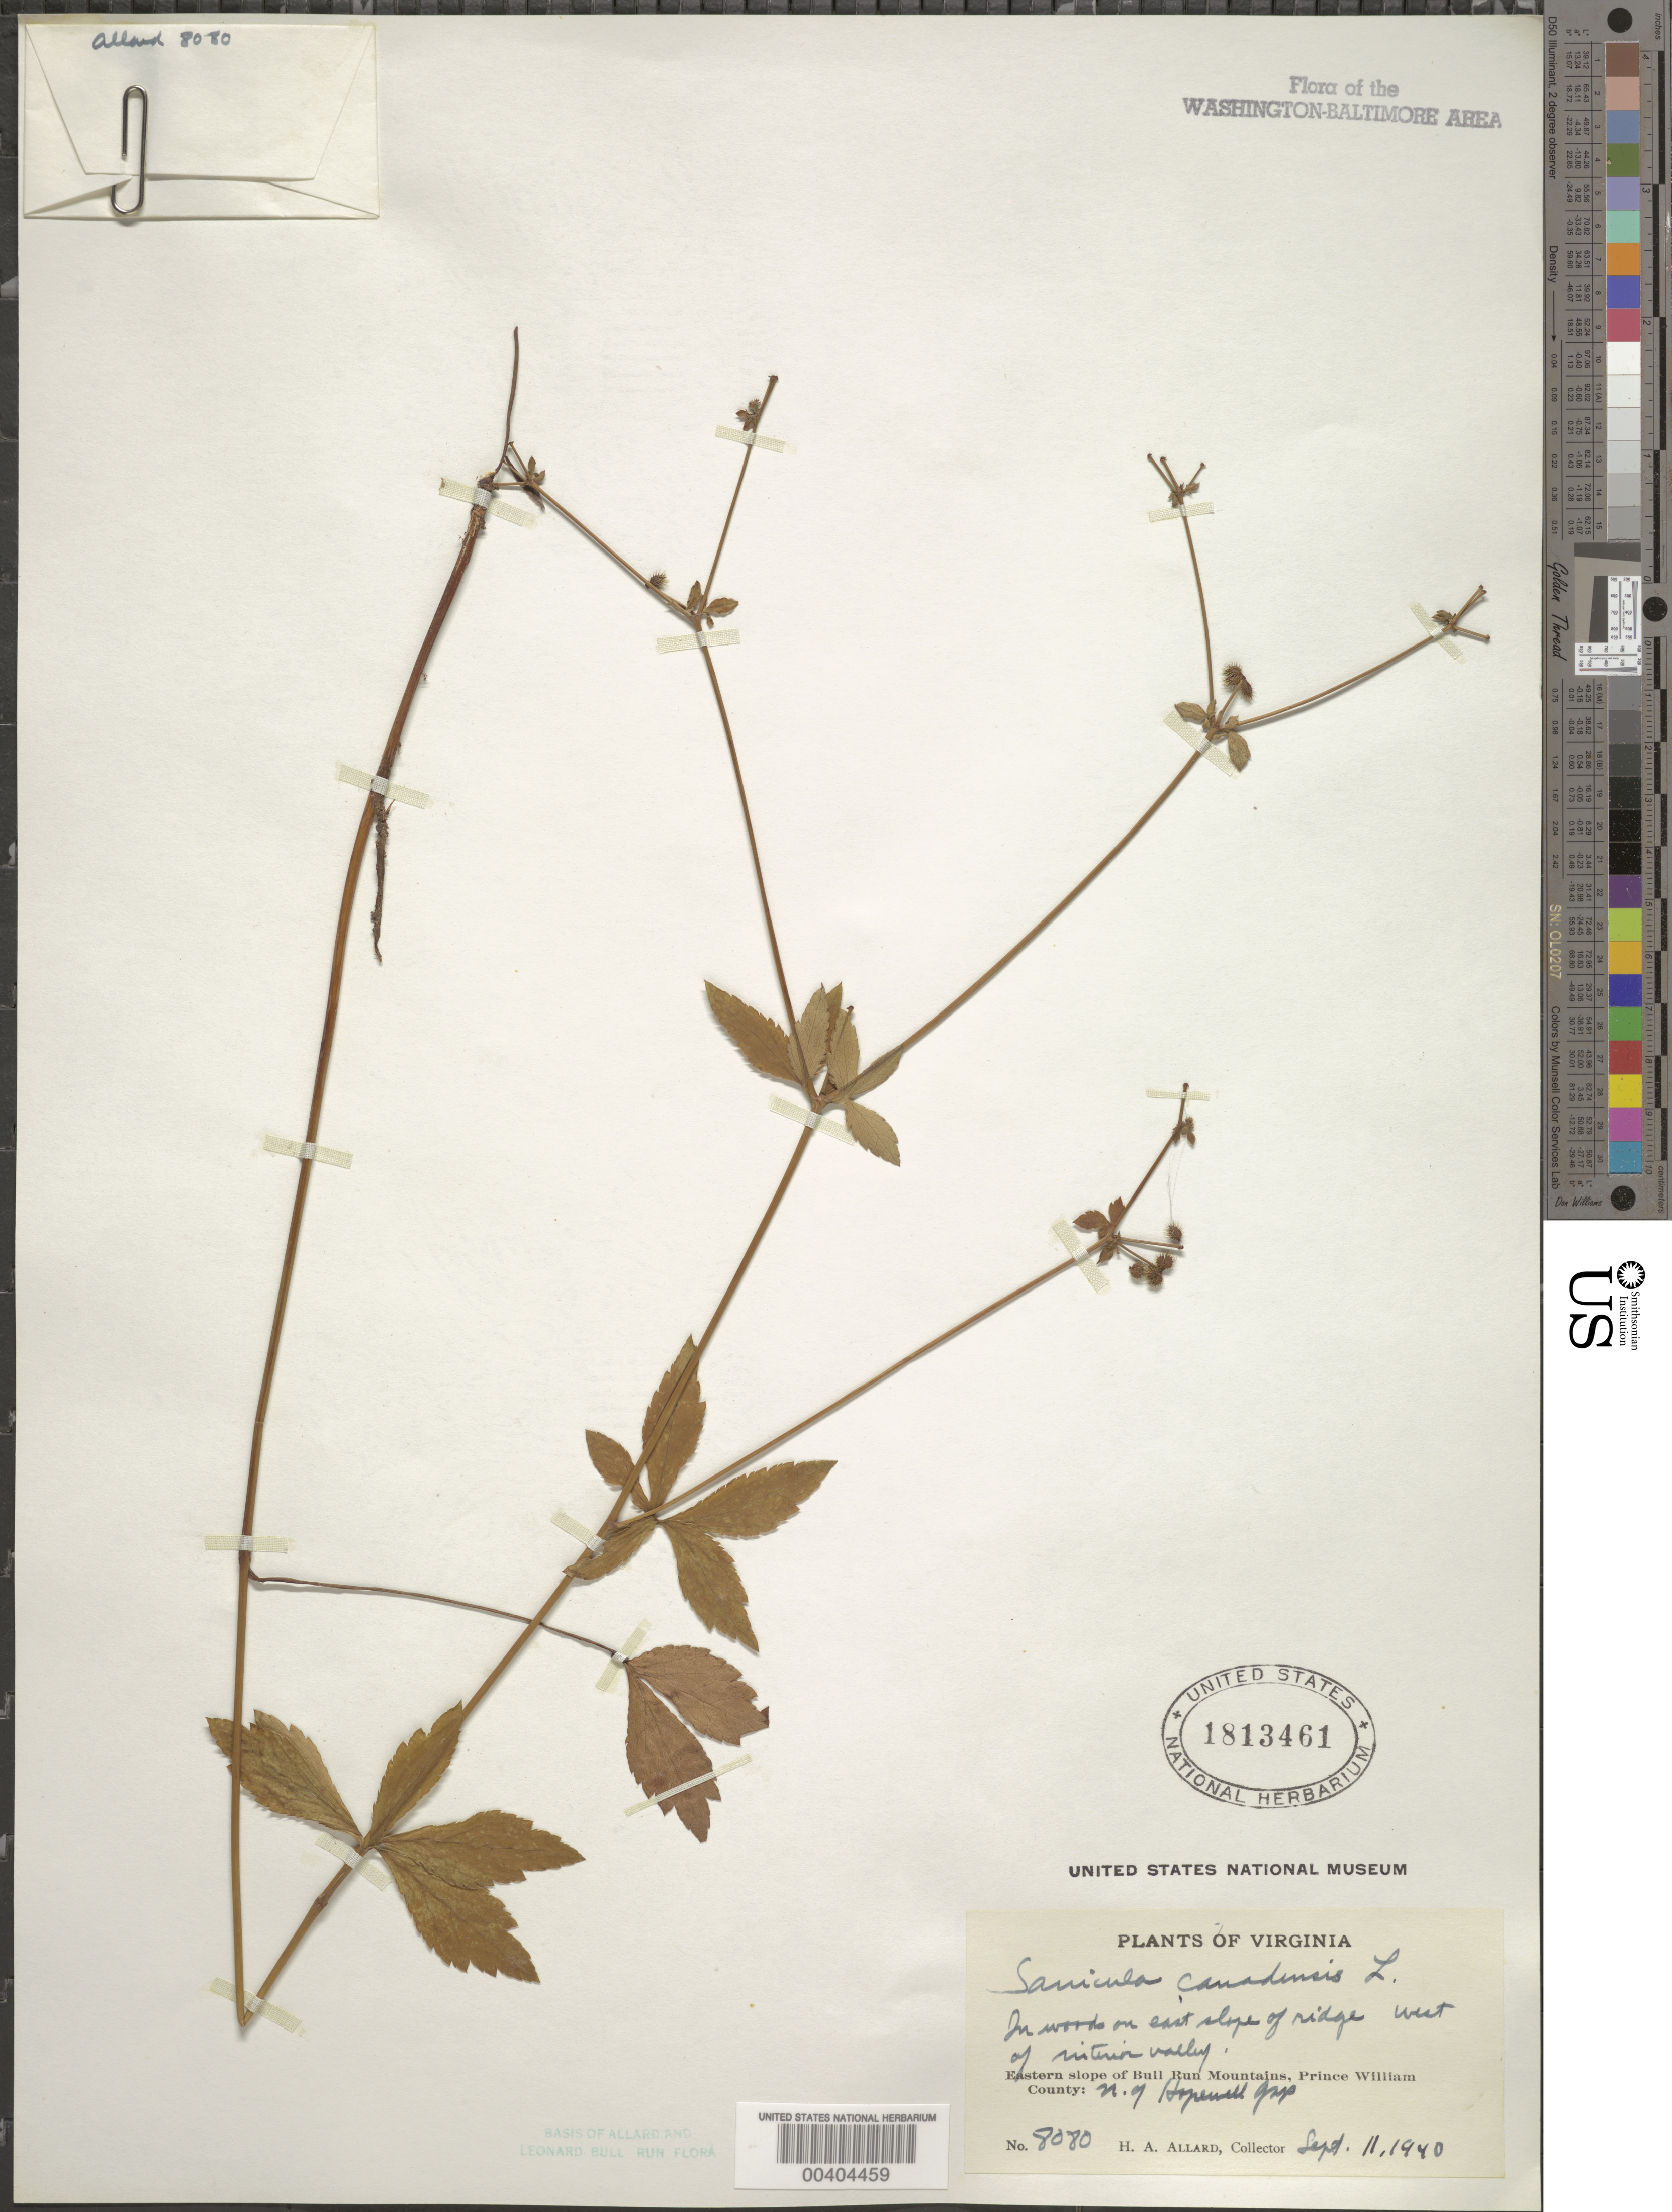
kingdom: Plantae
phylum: Tracheophyta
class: Magnoliopsida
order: Apiales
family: Apiaceae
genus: Sanicula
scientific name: Sanicula canadensis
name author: L.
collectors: H. A. Allard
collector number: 8080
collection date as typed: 11 Sep 1940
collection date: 1940-09-11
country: United States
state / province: Virginia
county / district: Fauquier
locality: North of Hopewell Gap, western slope of Bull Run Mountains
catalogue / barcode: US 1813461